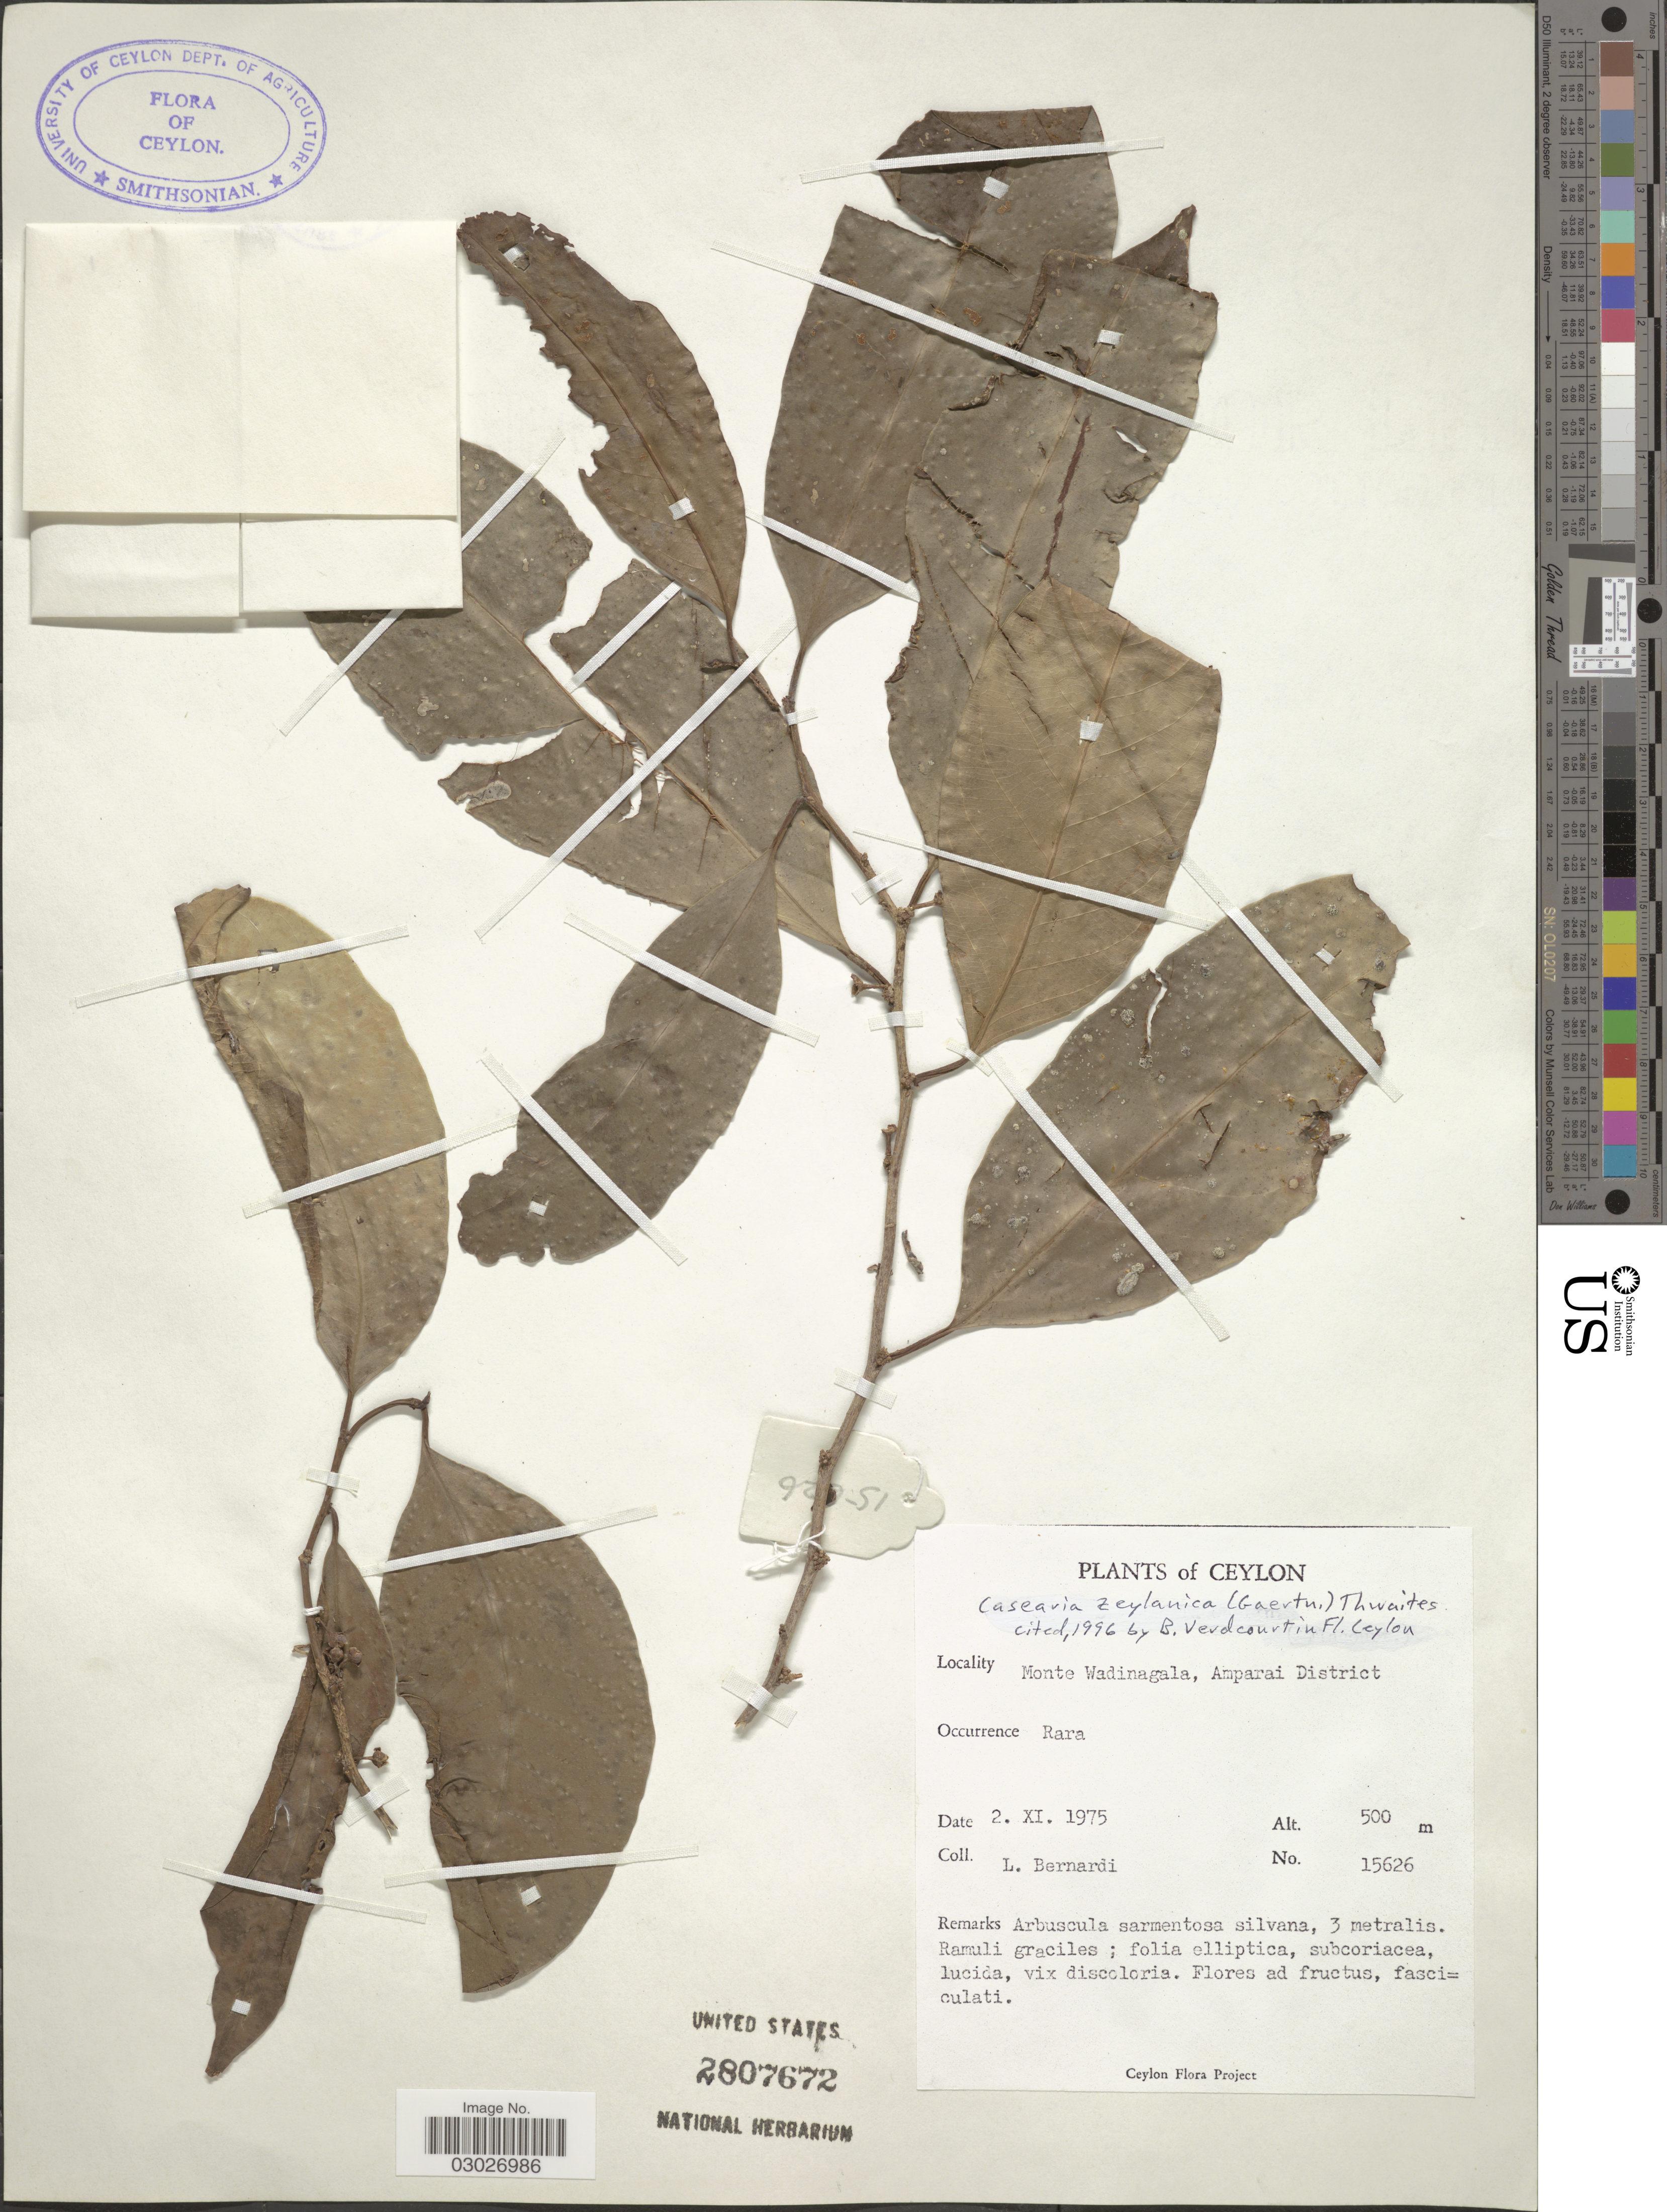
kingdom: Plantae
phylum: Tracheophyta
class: Magnoliopsida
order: Malpighiales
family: Salicaceae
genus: Casearia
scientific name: Casearia zeylanica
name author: Thwaites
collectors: L. Bernardi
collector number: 15626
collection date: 1975-11-02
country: Sri Lanka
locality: Ceylon. Monte Wadinagala, Amparai District.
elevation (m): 500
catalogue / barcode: US 2807672